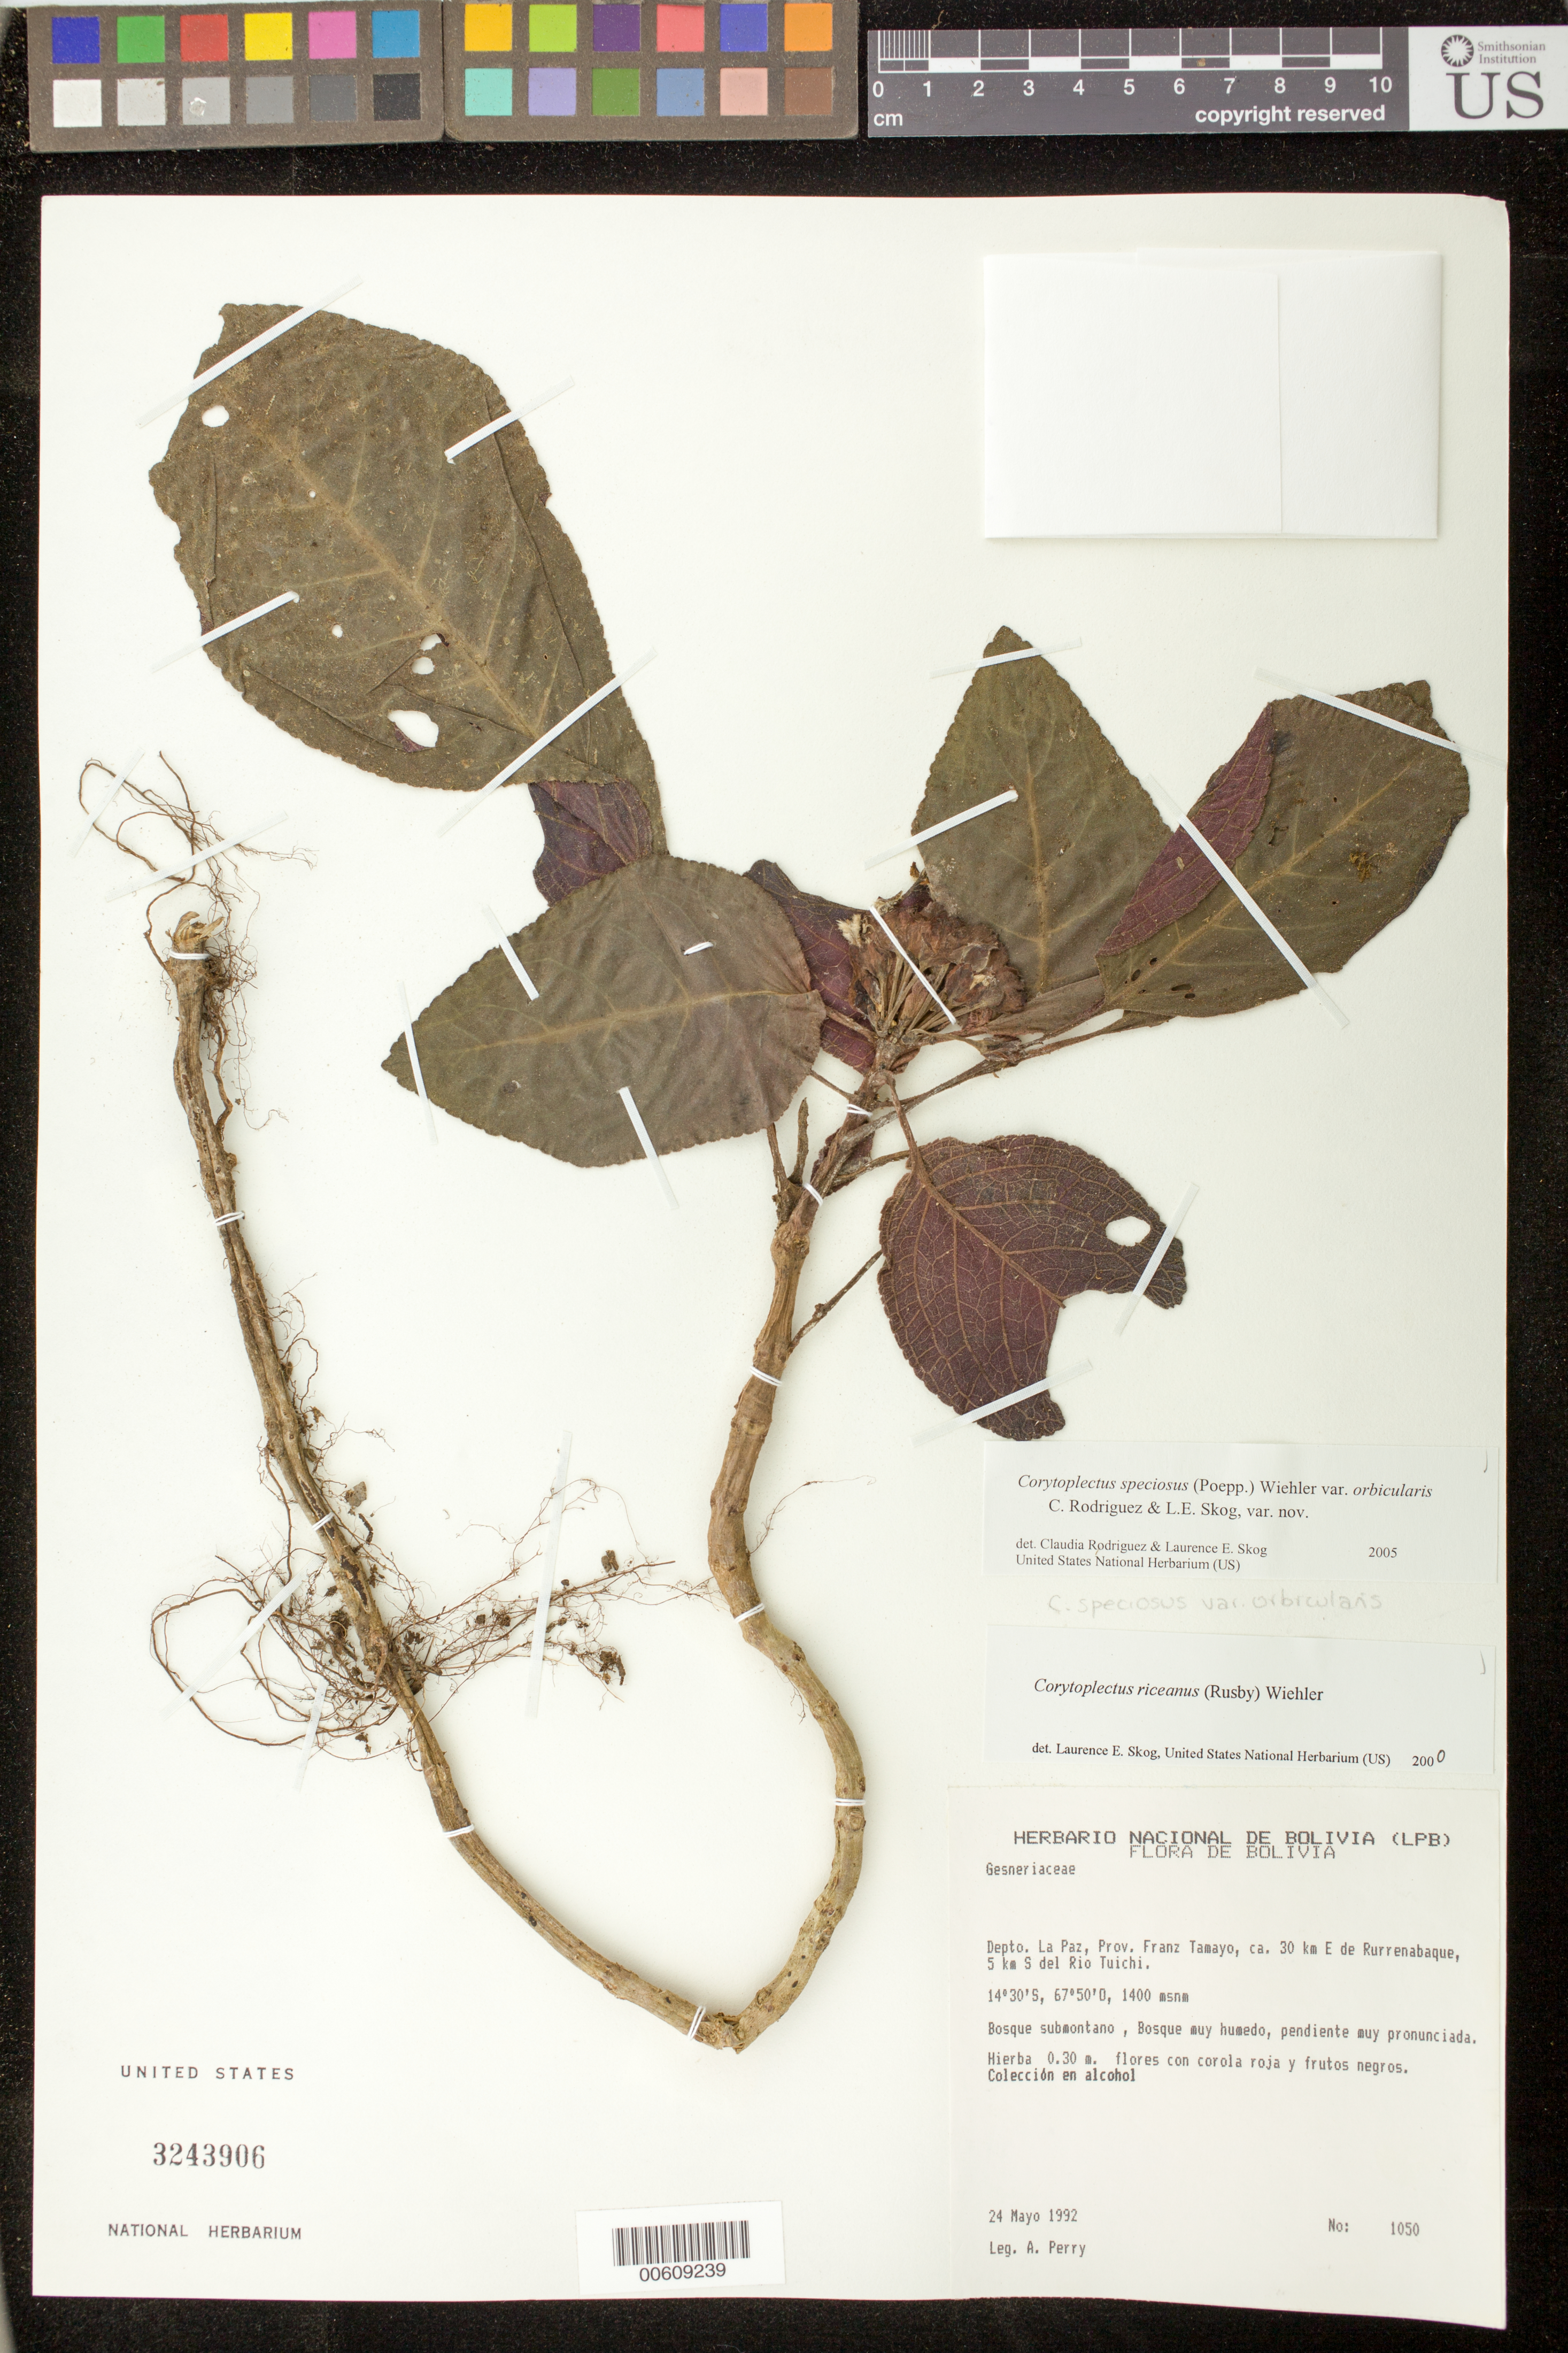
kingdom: Plantae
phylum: Tracheophyta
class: Magnoliopsida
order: Lamiales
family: Gesneriaceae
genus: Corytoplectus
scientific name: Corytoplectus speciosus var. orbicularis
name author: Rodr.-Flores & L.E. Skog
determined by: Rodríguez-Flores, C. I.; Skog, L. E.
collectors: A. Perry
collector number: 1050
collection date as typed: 24 May 1992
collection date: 1992-05-24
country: Bolivia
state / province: La Paz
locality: Prov. Franz Tamayo; ca. 30 km E de Rurrenabaque, 5 km S del Rio Tuichi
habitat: Bosque submontano, bosque muy húmedo, pendiente muy pronunciada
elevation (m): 1400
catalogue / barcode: US 3243906